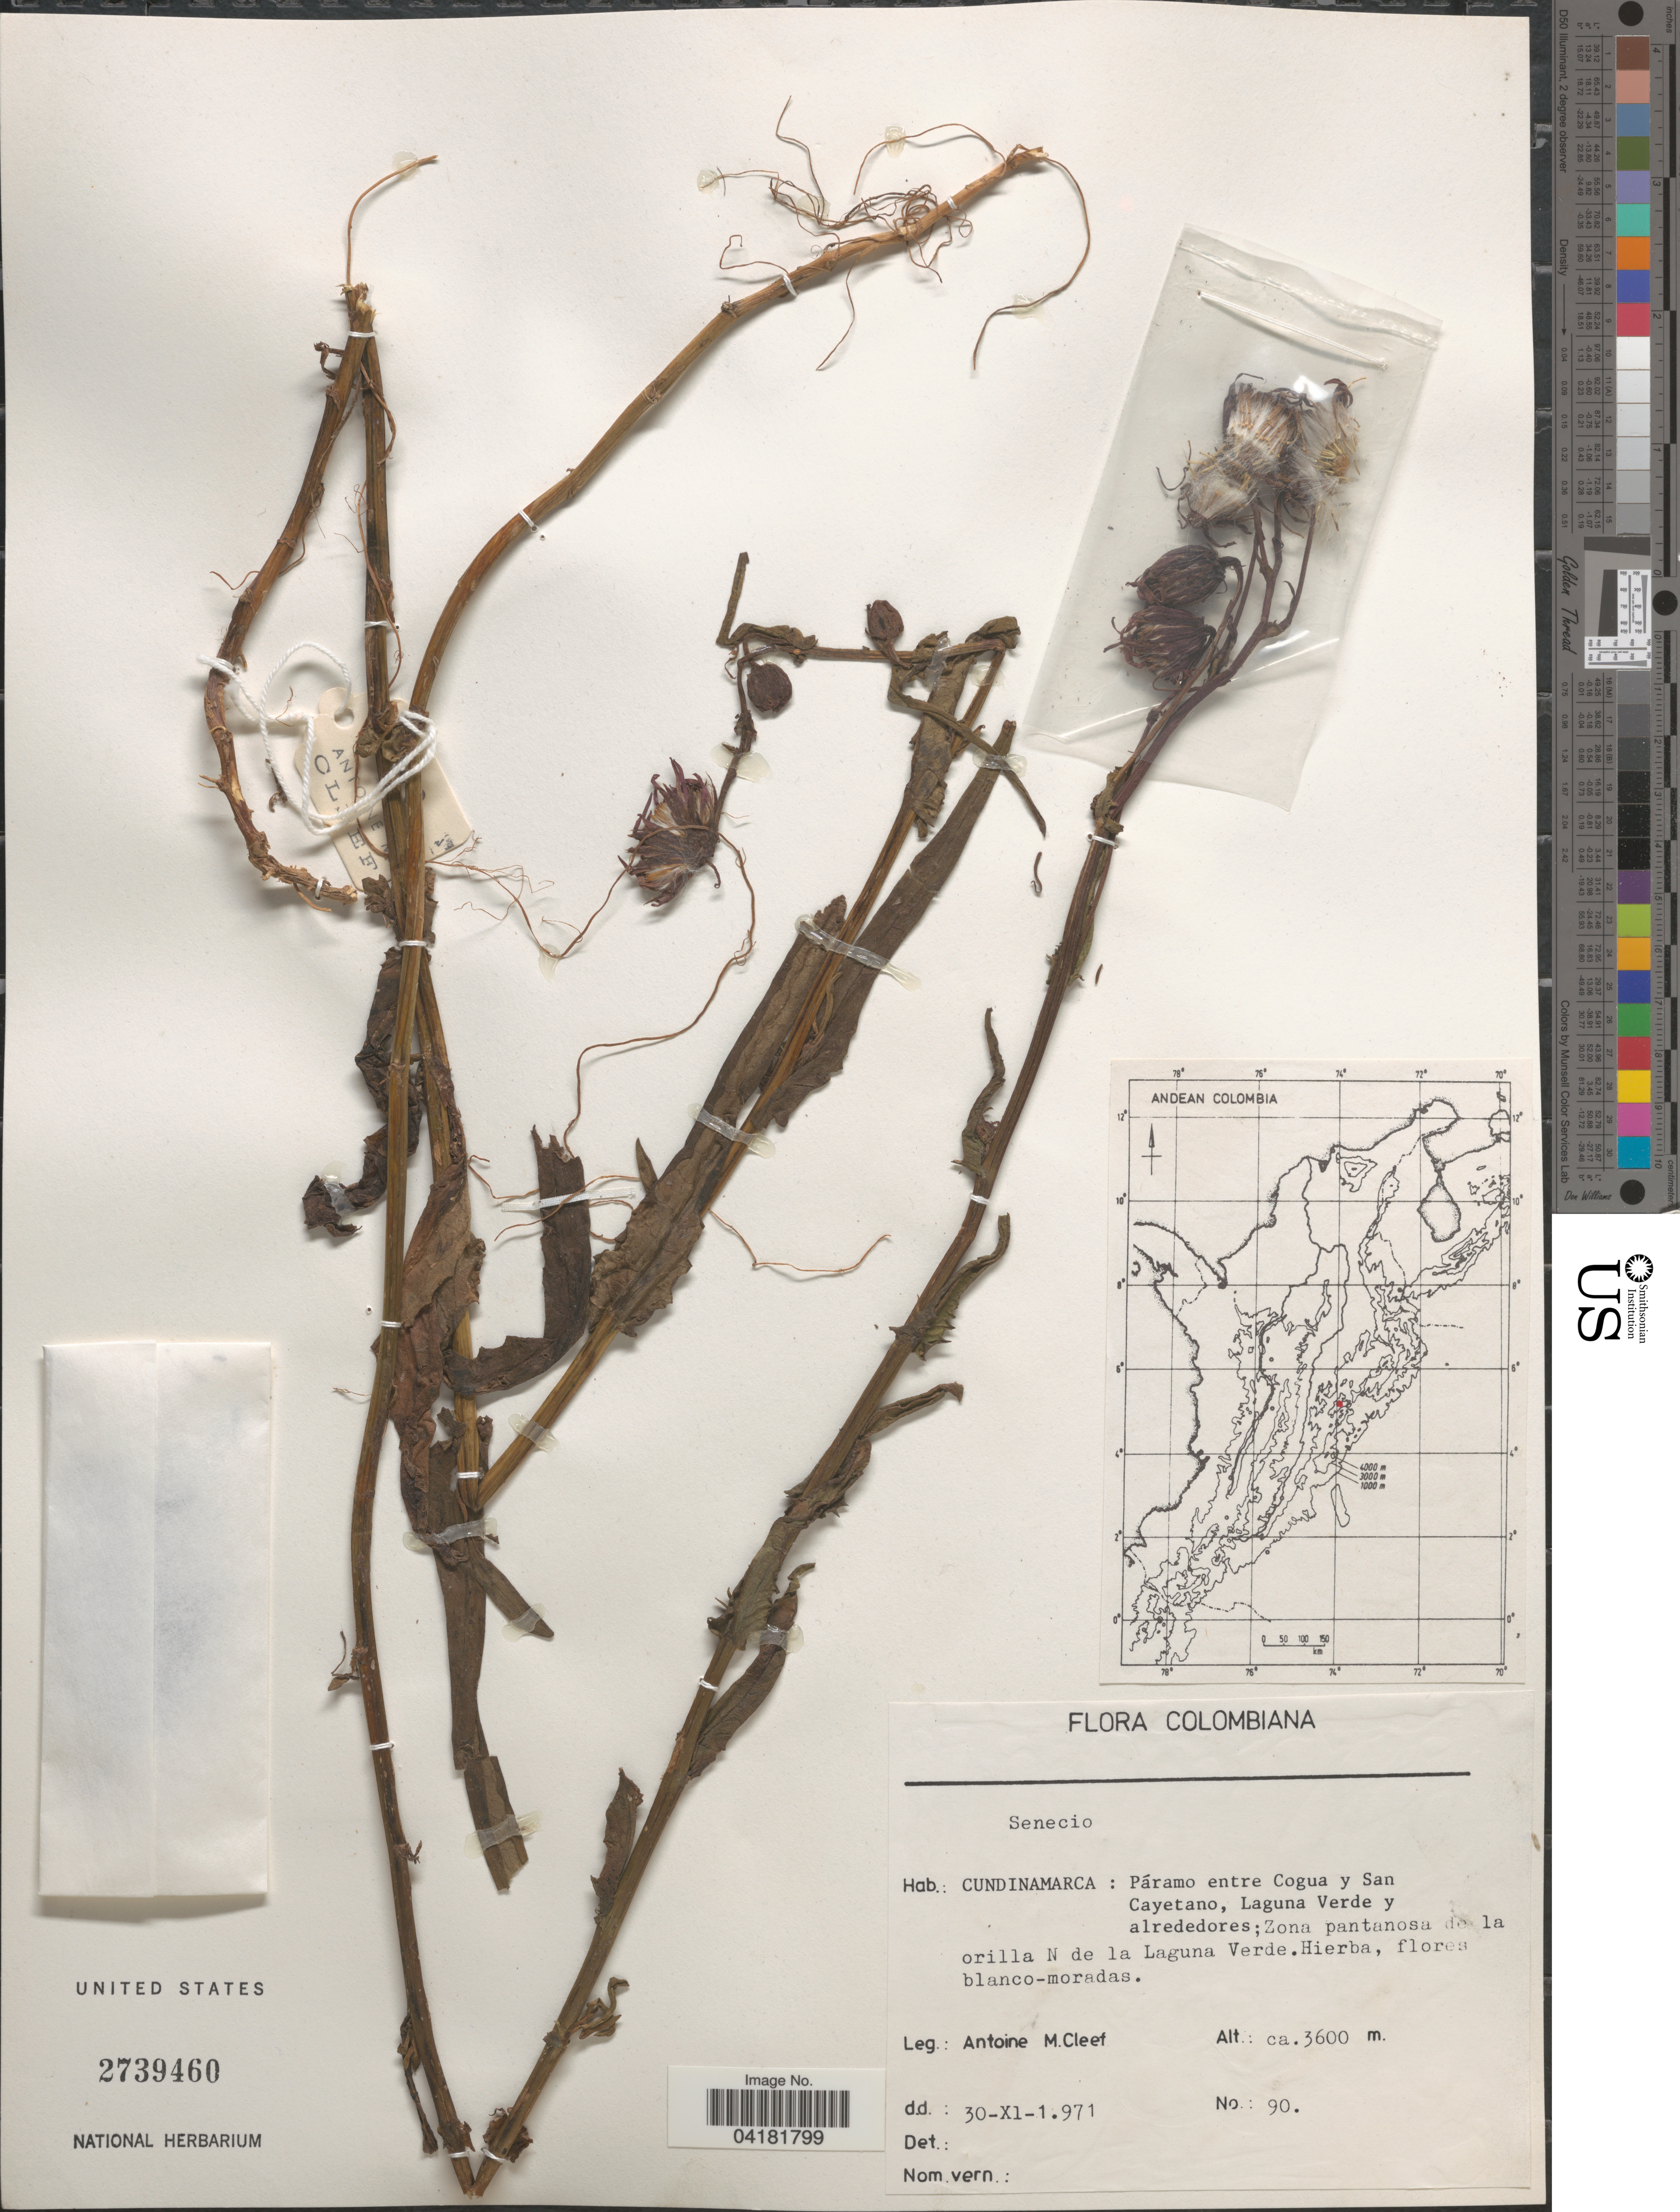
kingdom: Plantae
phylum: Tracheophyta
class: Magnoliopsida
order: Asterales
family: Asteraceae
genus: Senecio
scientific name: Senecio sp.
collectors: A. M. Cleef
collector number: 90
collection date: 1971-11-30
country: Colombia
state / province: Cundinamarca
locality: Colombiana. Páramo entre Cogua y San Cayetano, Laguna Verde y alrededores; Zona pantanosa de la orilla N de la Laguna Verde.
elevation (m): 3600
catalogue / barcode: US 2739460